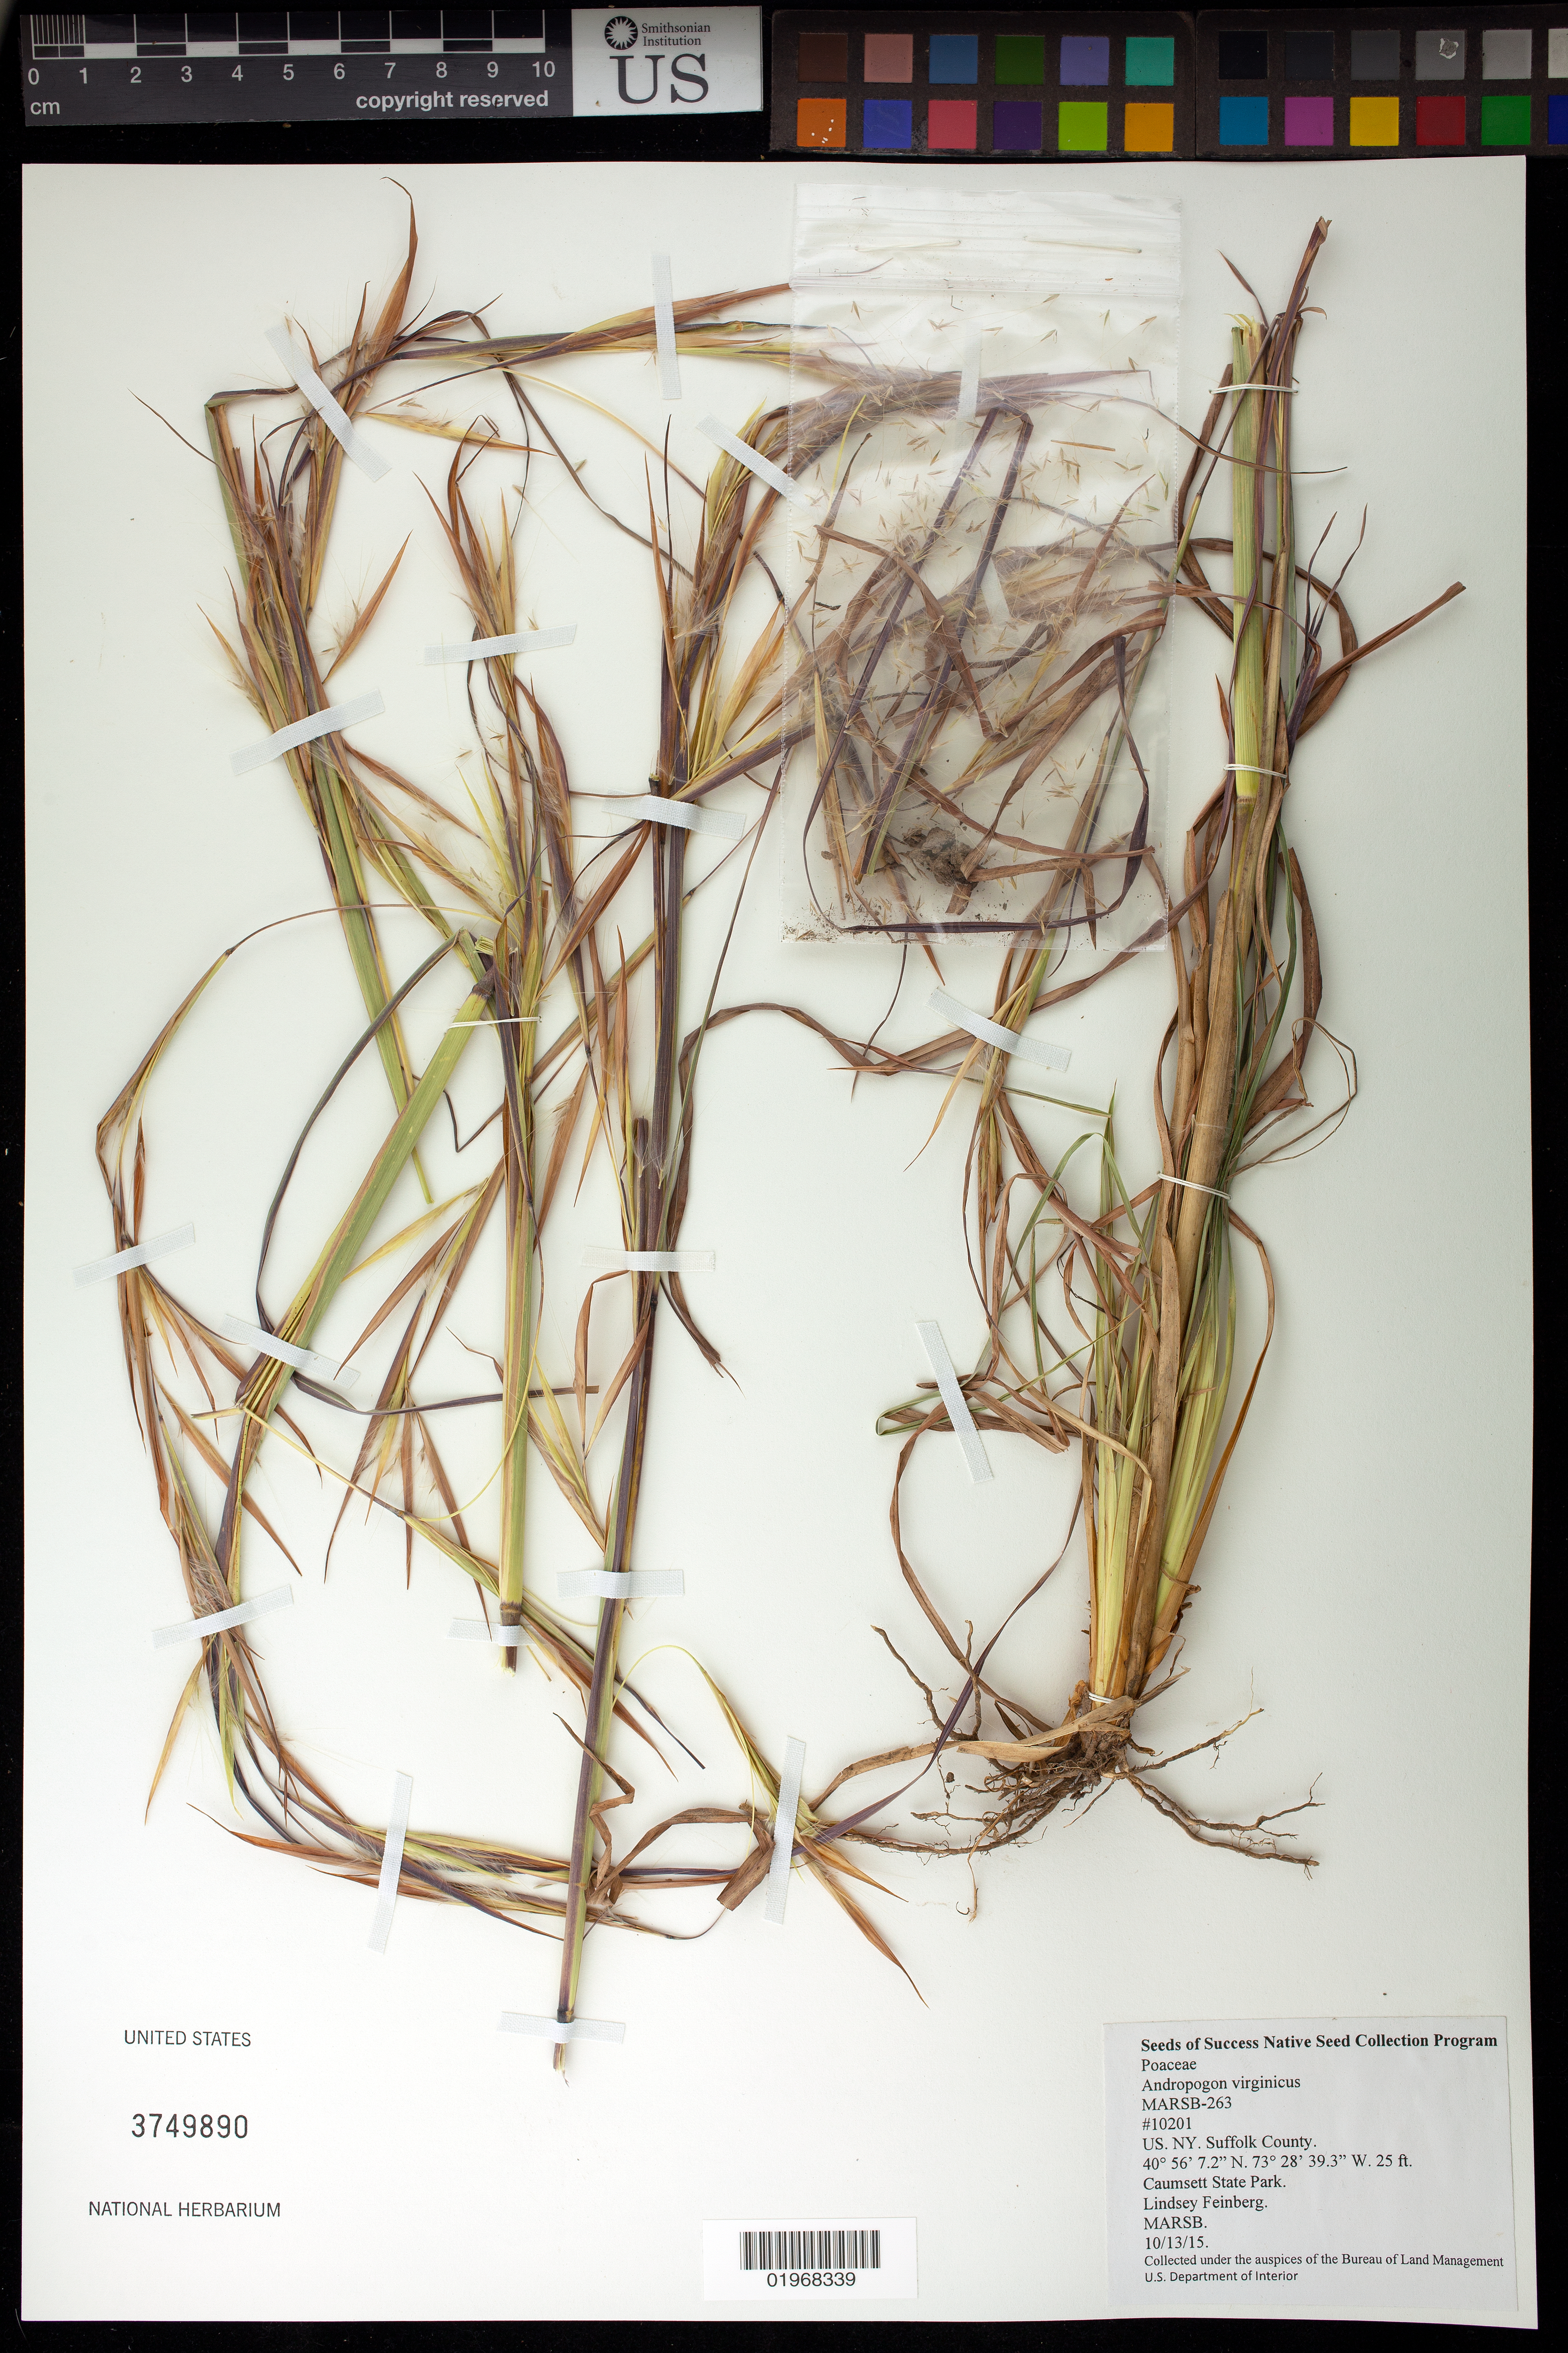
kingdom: Plantae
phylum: Tracheophyta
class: Liliopsida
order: Poales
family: Poaceae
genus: Andropogon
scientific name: Andropogon virginicus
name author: L.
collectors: L. Feinberg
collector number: MARSB-263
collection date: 2015-10-13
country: United States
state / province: New York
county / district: Suffolk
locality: Caumsett State Park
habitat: Northern & Central mesic old field meadow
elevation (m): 8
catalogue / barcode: US 3749890